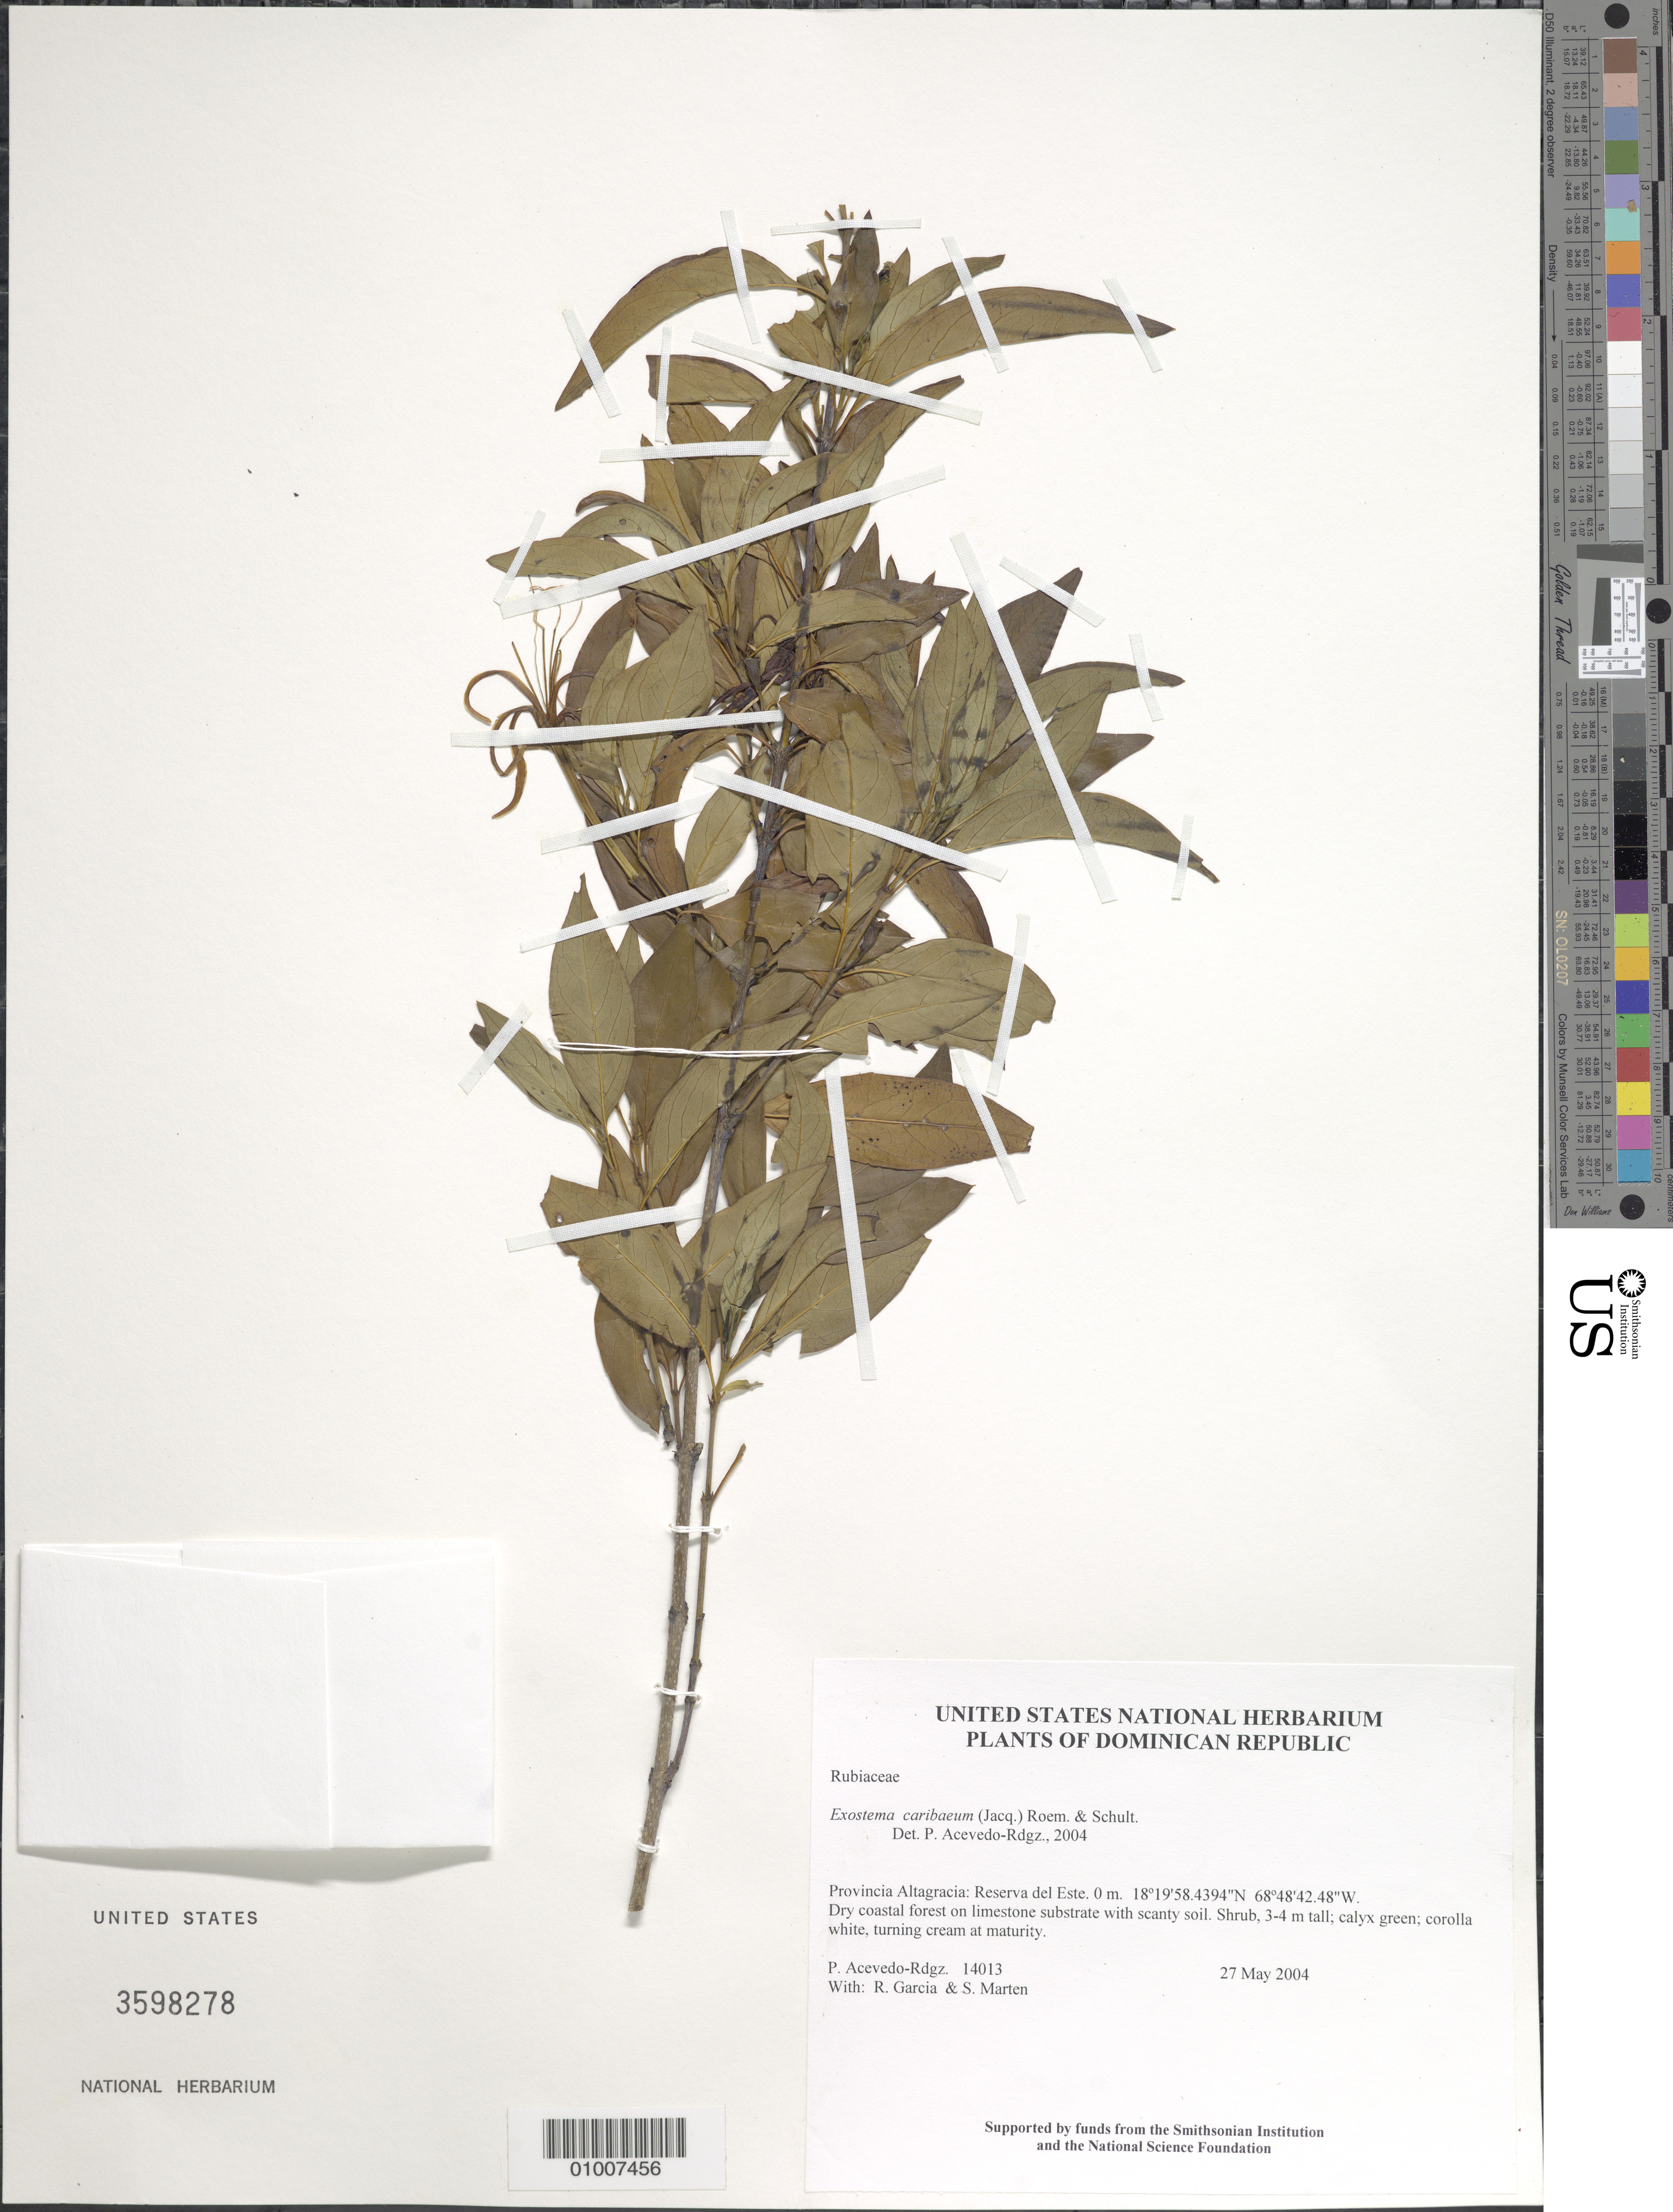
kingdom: Plantae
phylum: Tracheophyta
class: Magnoliopsida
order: Gentianales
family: Rubiaceae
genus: Exostema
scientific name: Exostema caribaeum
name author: (Jacq.) Roem. & Schult.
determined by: Acevedo-Rodríguez, P., (BOT), Smithsonian Institution - National Museum of Natural History (UNITED STATES)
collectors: P. Acevedo-Rodr., R. G. García & S. Marten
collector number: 14013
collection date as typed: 27 May 2004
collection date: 2004-05-27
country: Dominican Republic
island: Hispaniola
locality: Provincia Altagracia: Reserva del Este.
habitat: Dry coastal forest on limestone substrate with scanty soil.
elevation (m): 0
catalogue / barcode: US 3598278